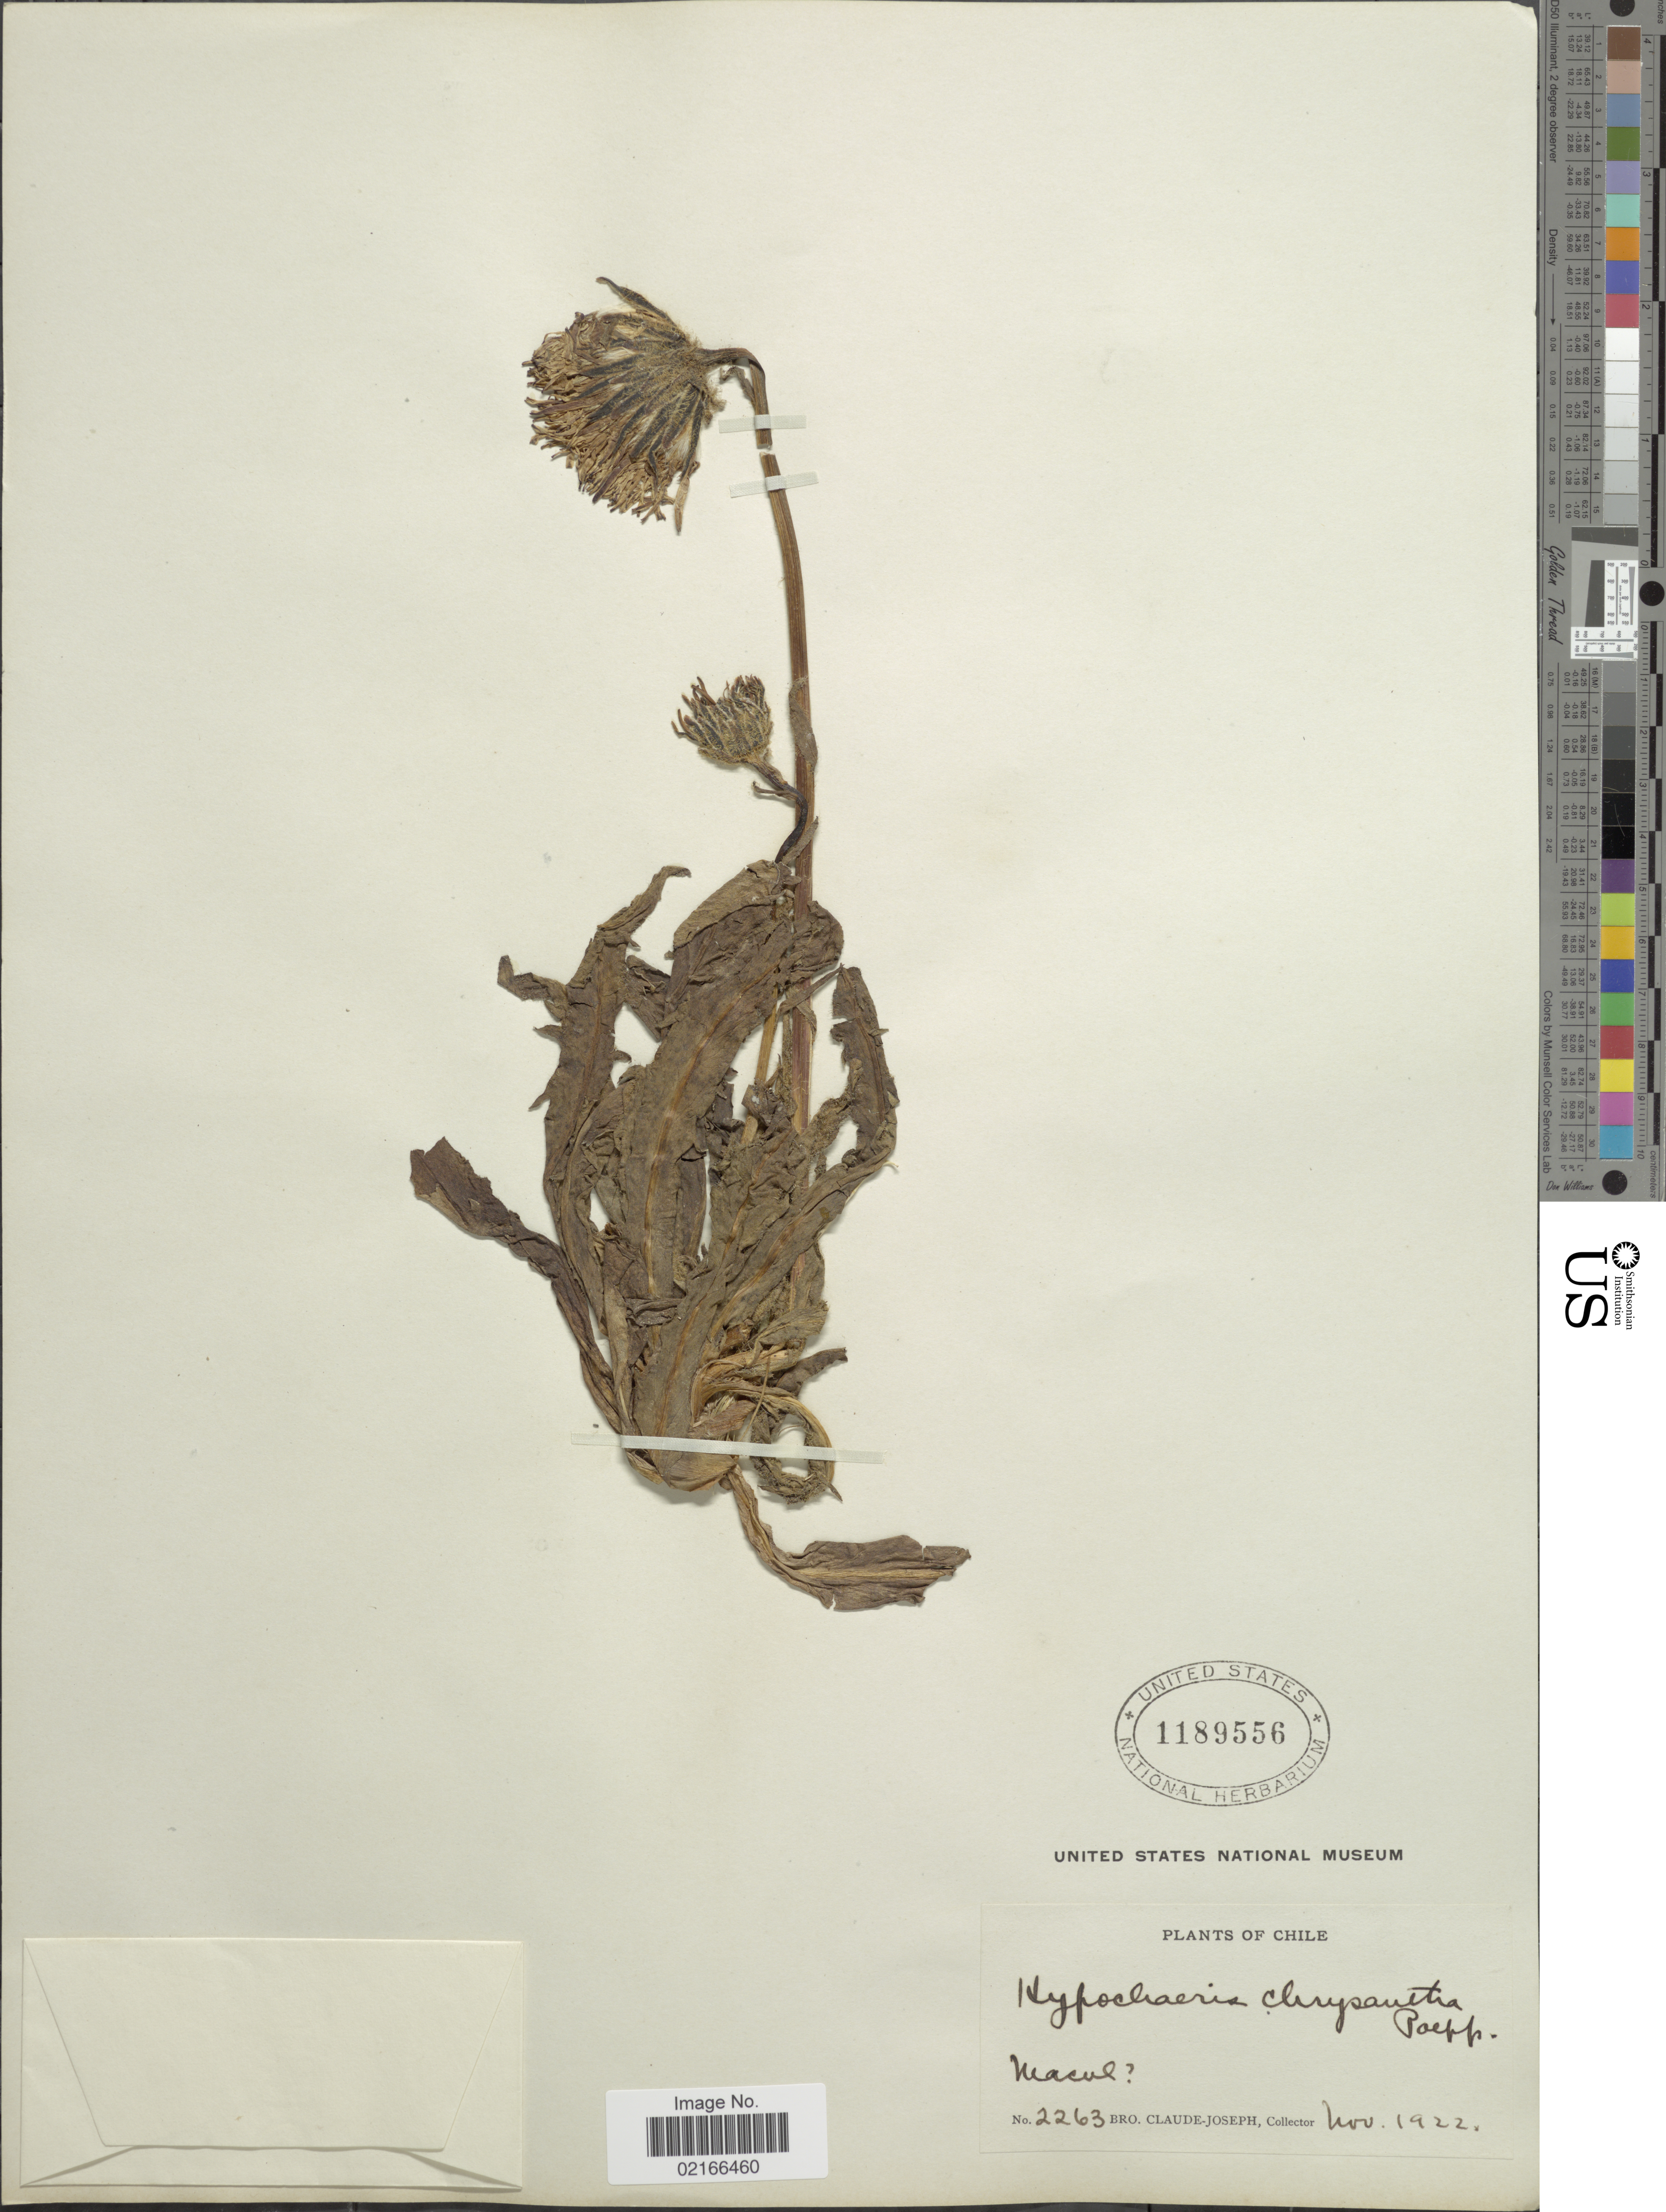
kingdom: Plantae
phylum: Tracheophyta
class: Magnoliopsida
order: Asterales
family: Asteraceae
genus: Hypochaeris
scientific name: Hypochaeris scorzonerae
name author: (DC.) F. Muell.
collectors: Bro. Claude-Joseph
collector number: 2263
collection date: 1922-11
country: Chile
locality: Macul [unsure placement]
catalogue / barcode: US 1189556